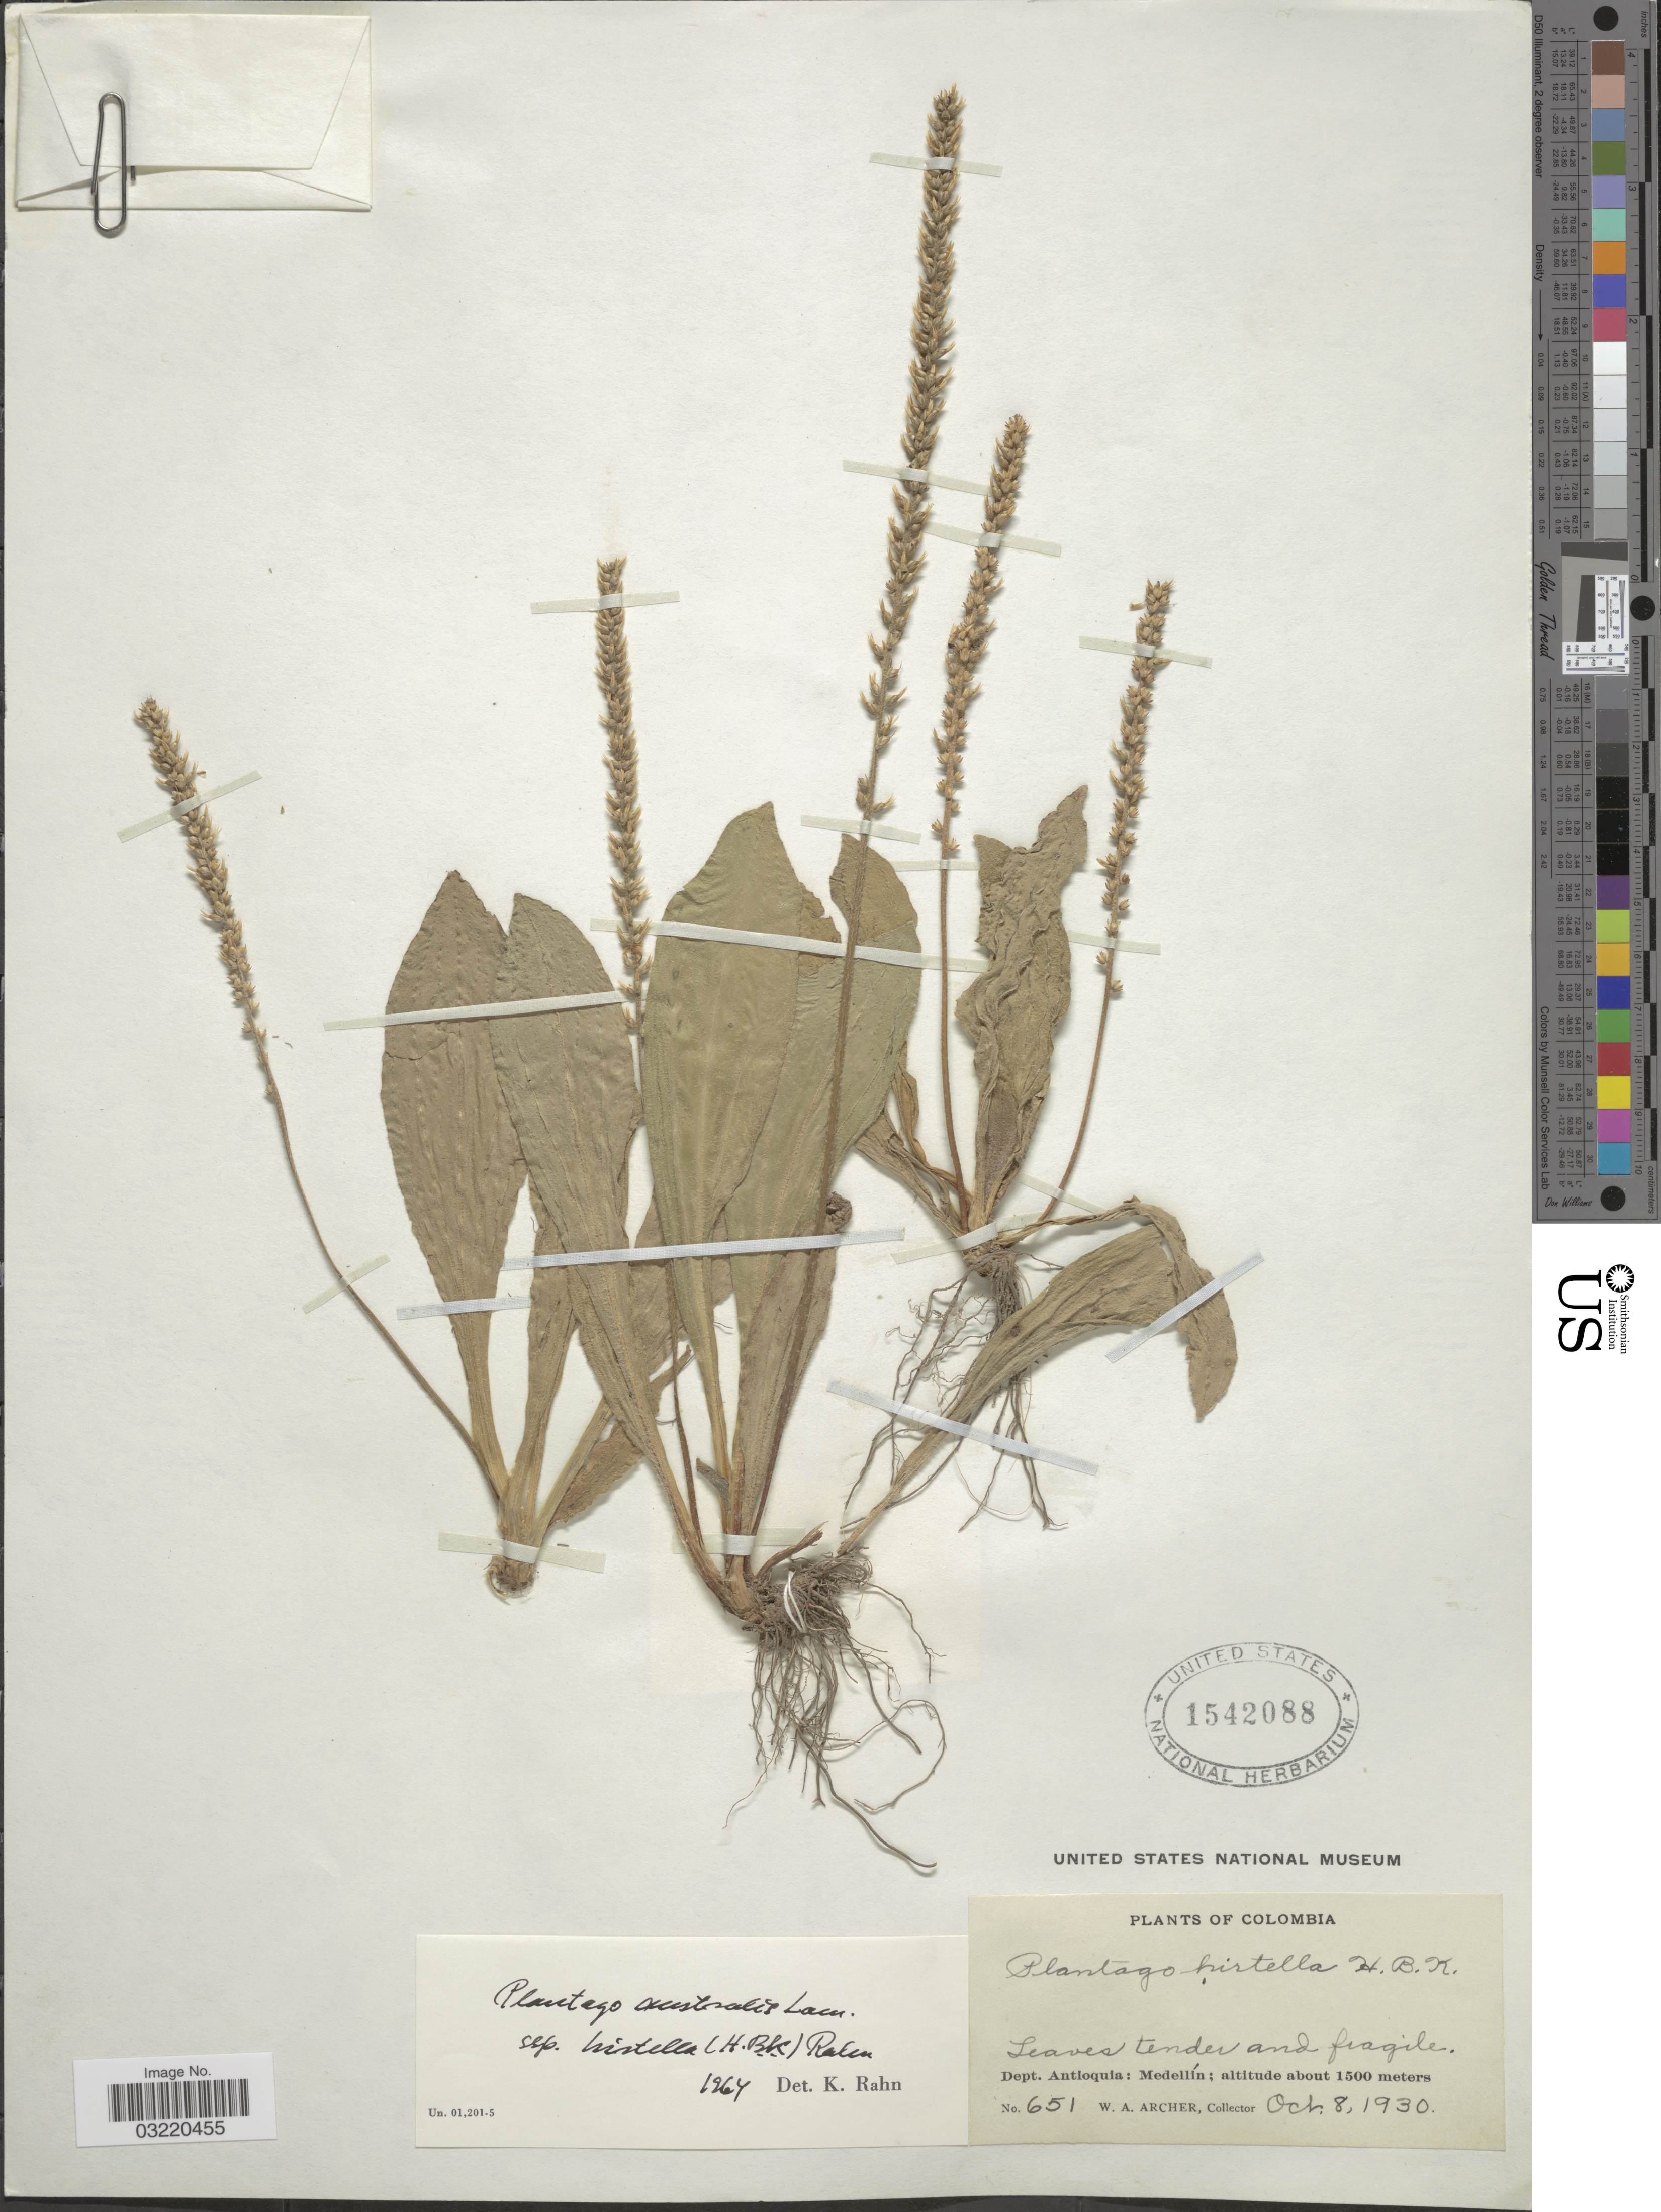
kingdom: Plantae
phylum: Tracheophyta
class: Magnoliopsida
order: Lamiales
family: Plantaginaceae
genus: Plantago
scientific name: Plantago australis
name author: Lam.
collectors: W. Archer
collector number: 651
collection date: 1930-10-08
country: Colombia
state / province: Antioquia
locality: Dept. Antioquia: Medellín.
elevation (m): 1500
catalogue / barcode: US 1542088